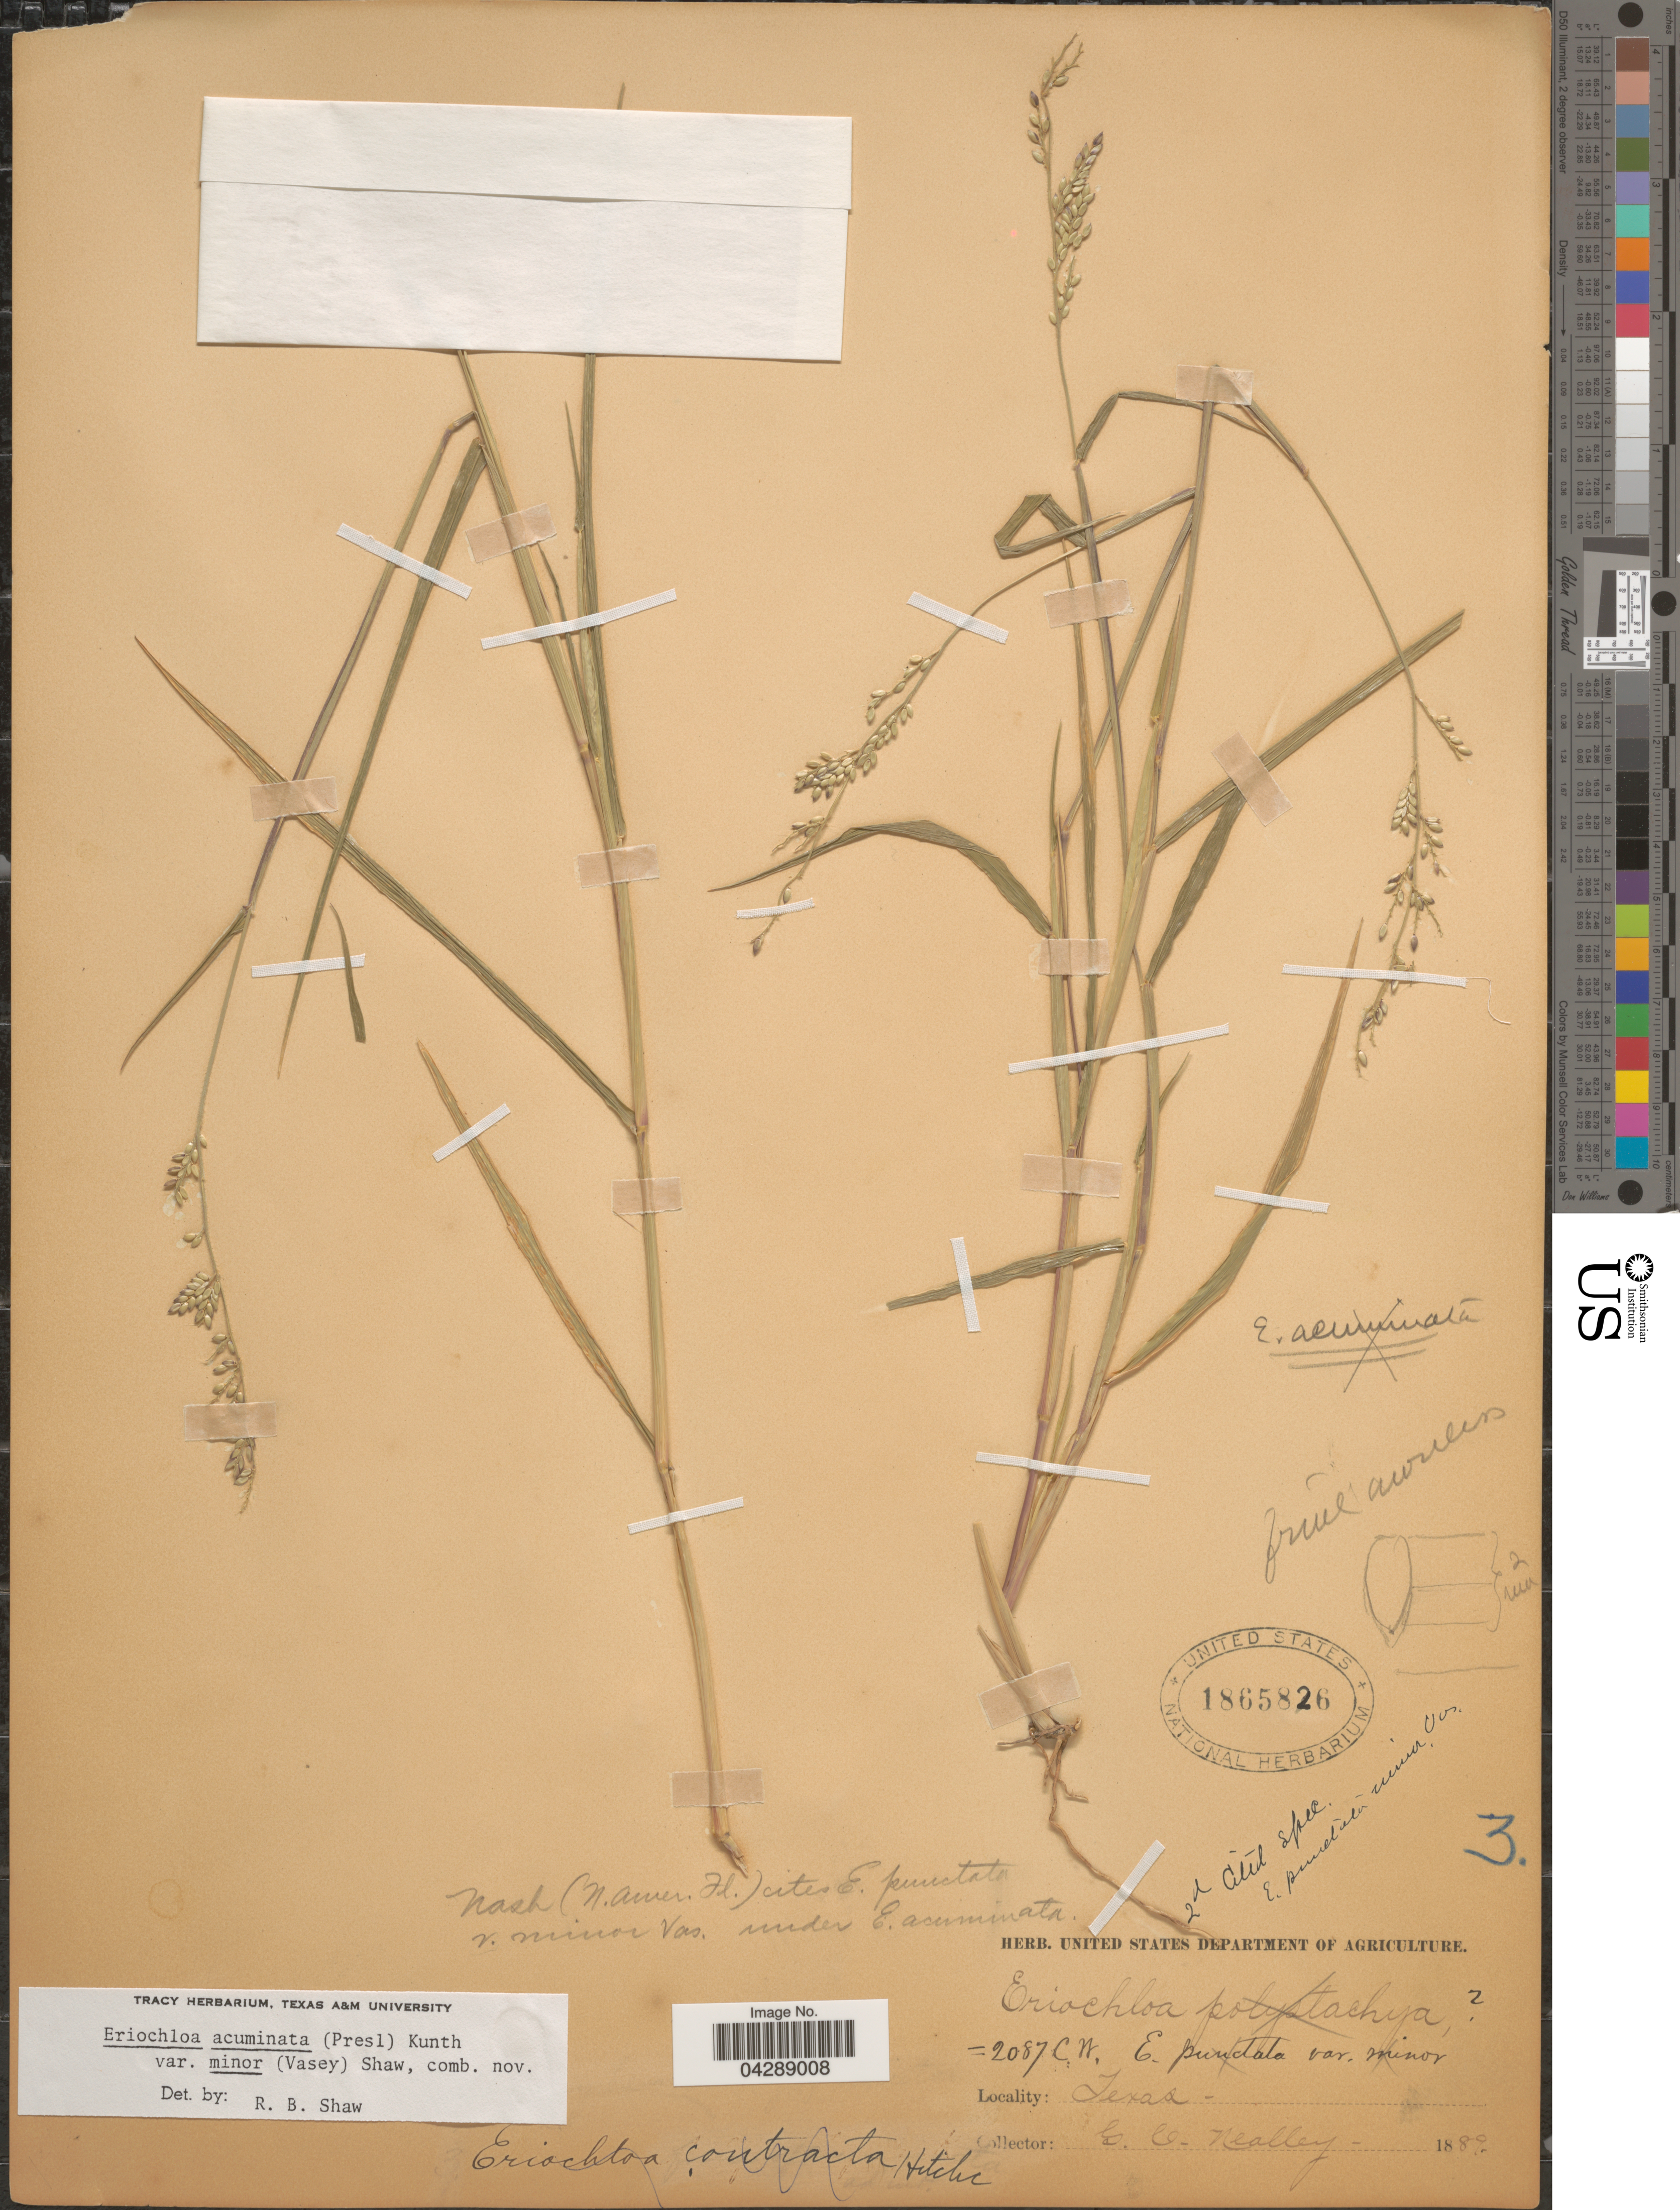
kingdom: Plantae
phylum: Tracheophyta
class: Liliopsida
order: Poales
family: Poaceae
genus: Eriochloa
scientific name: Eriochloa acuminata var. minor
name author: (Vasey) R.B. Shaw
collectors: G. C. Nealley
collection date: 1889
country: United States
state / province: Texas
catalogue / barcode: US 1865826